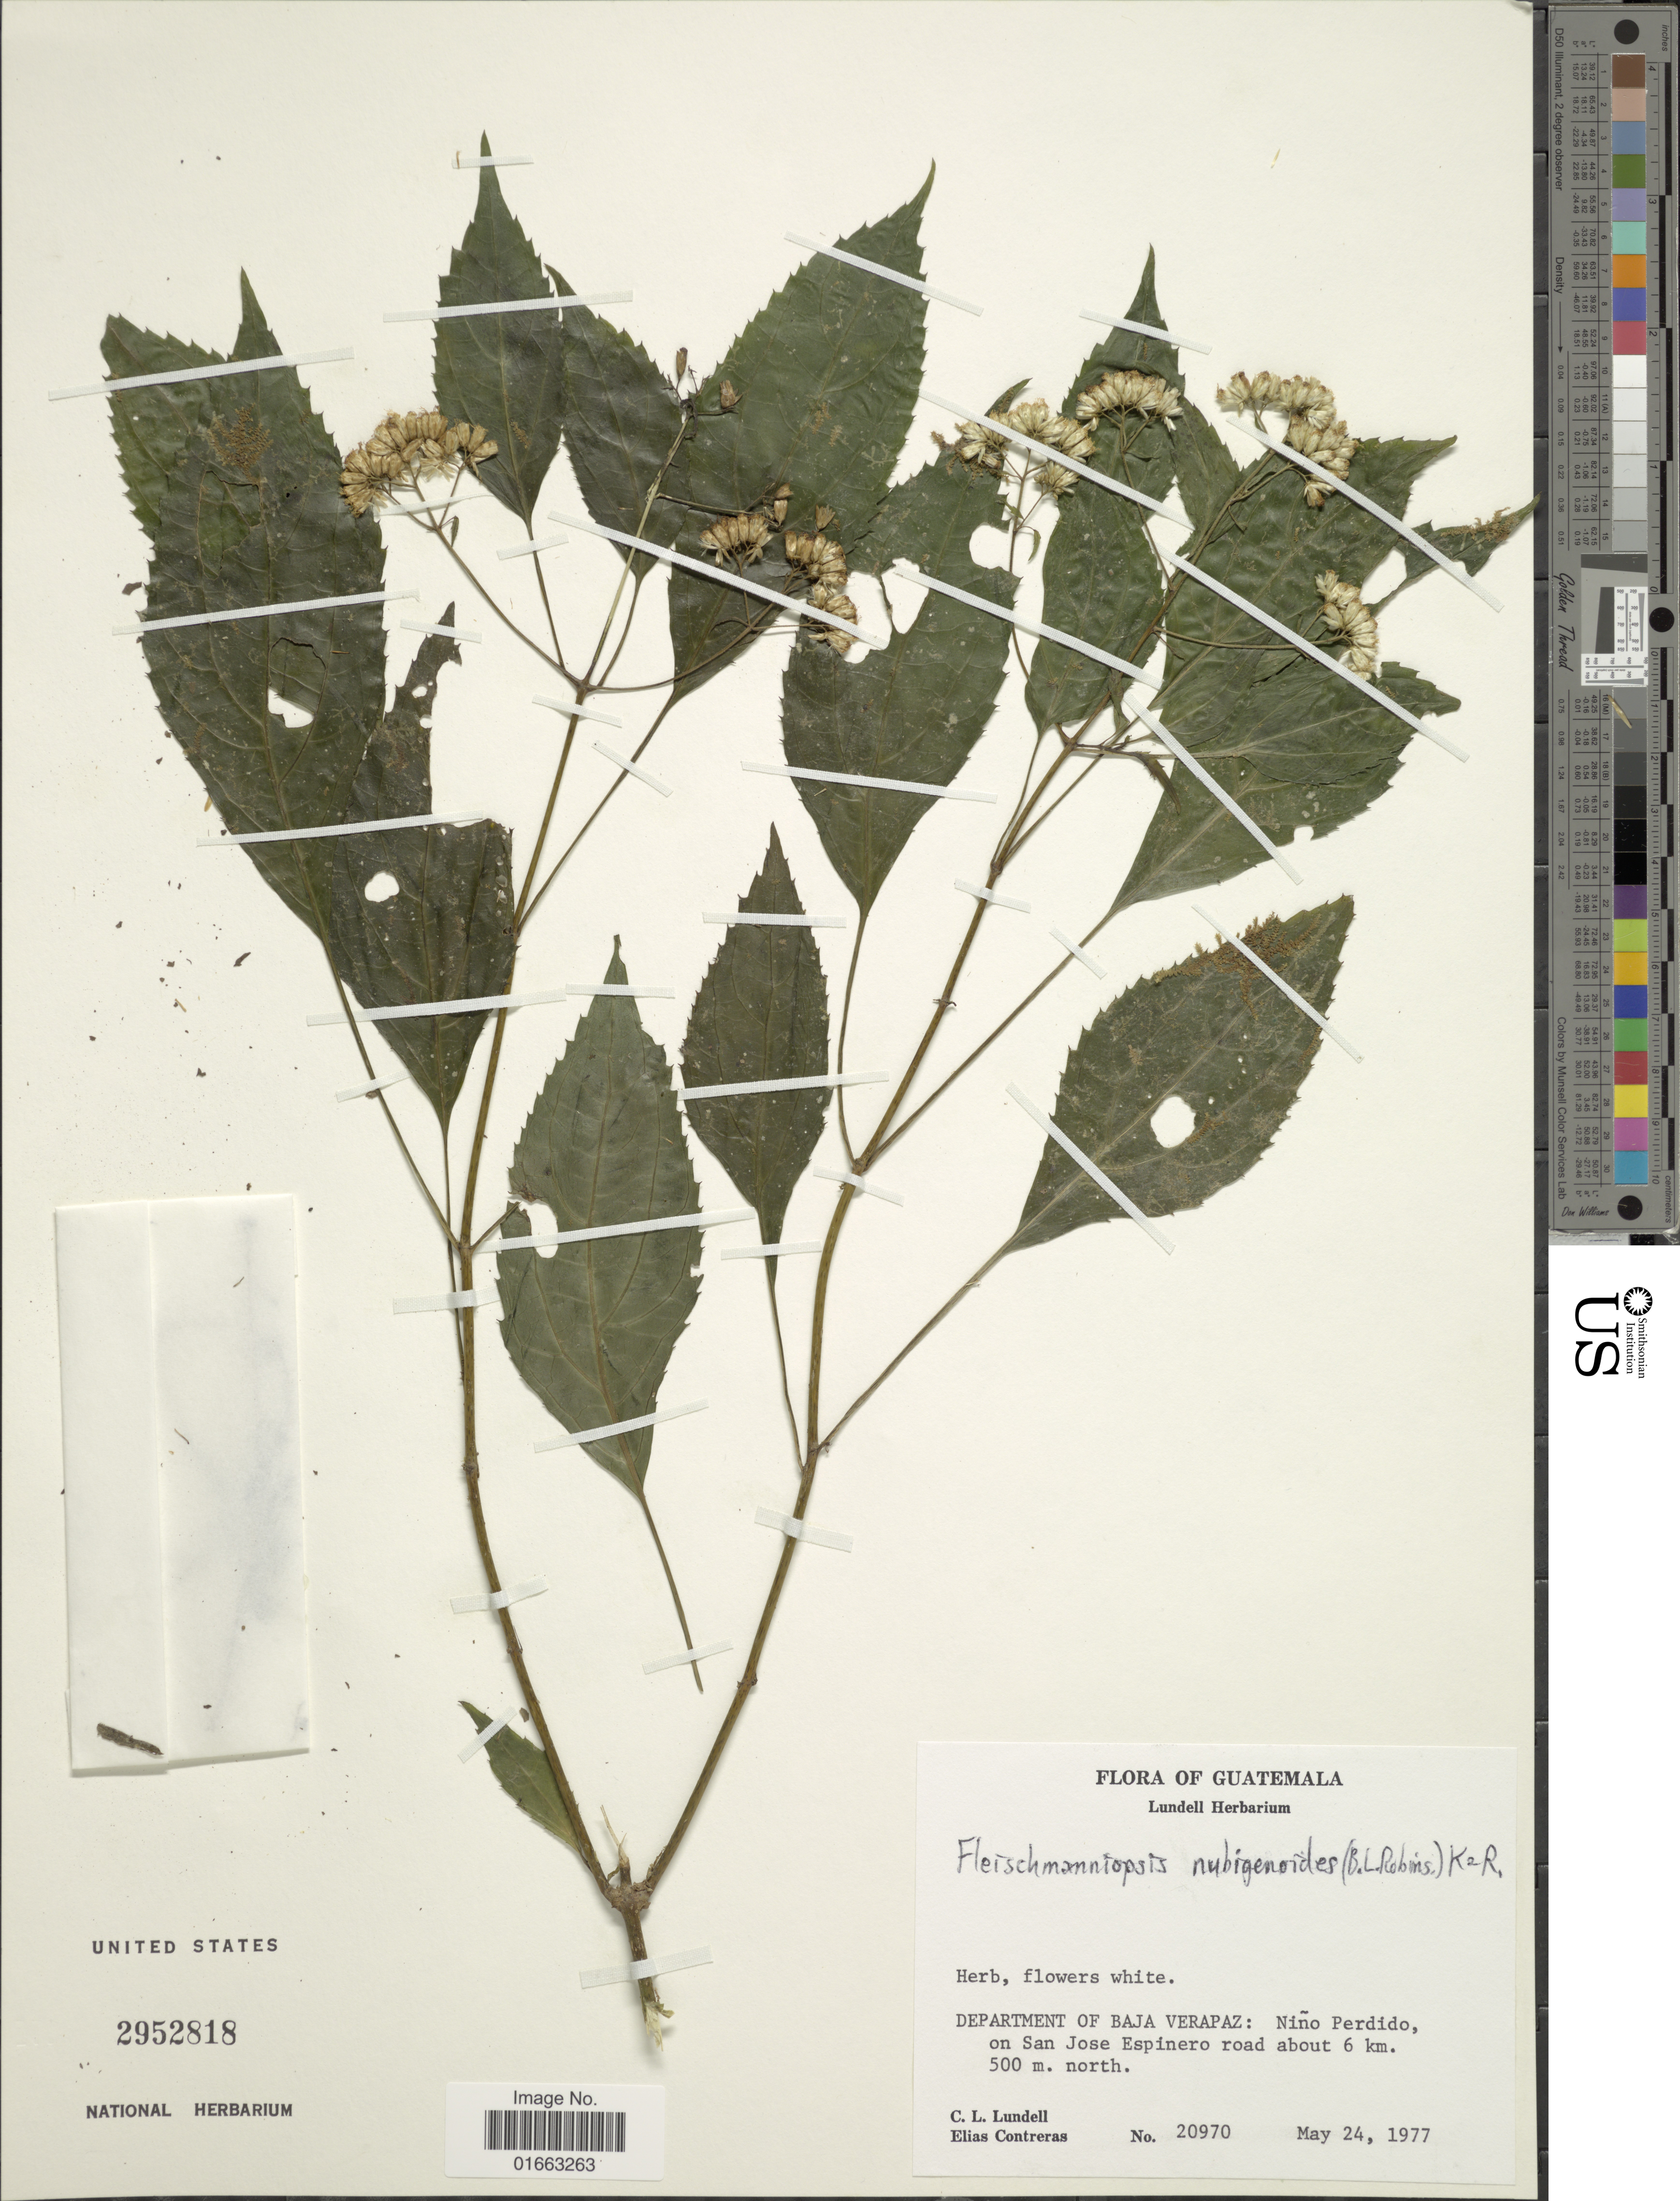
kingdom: Plantae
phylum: Tracheophyta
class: Magnoliopsida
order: Asterales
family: Asteraceae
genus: Fleischmanniopsis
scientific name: Fleischmanniopsis nubigenoides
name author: (B.L. Rob.) R.M. King & H. Rob.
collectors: C. L. Lundell & E. Contreras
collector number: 20970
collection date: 1977-05-24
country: Guatemala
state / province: Baja Verapaz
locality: Niño Perdido, on San Jose Espinero road about 6km. 500m. north. [unsure placement]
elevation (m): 500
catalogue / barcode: US 2952818